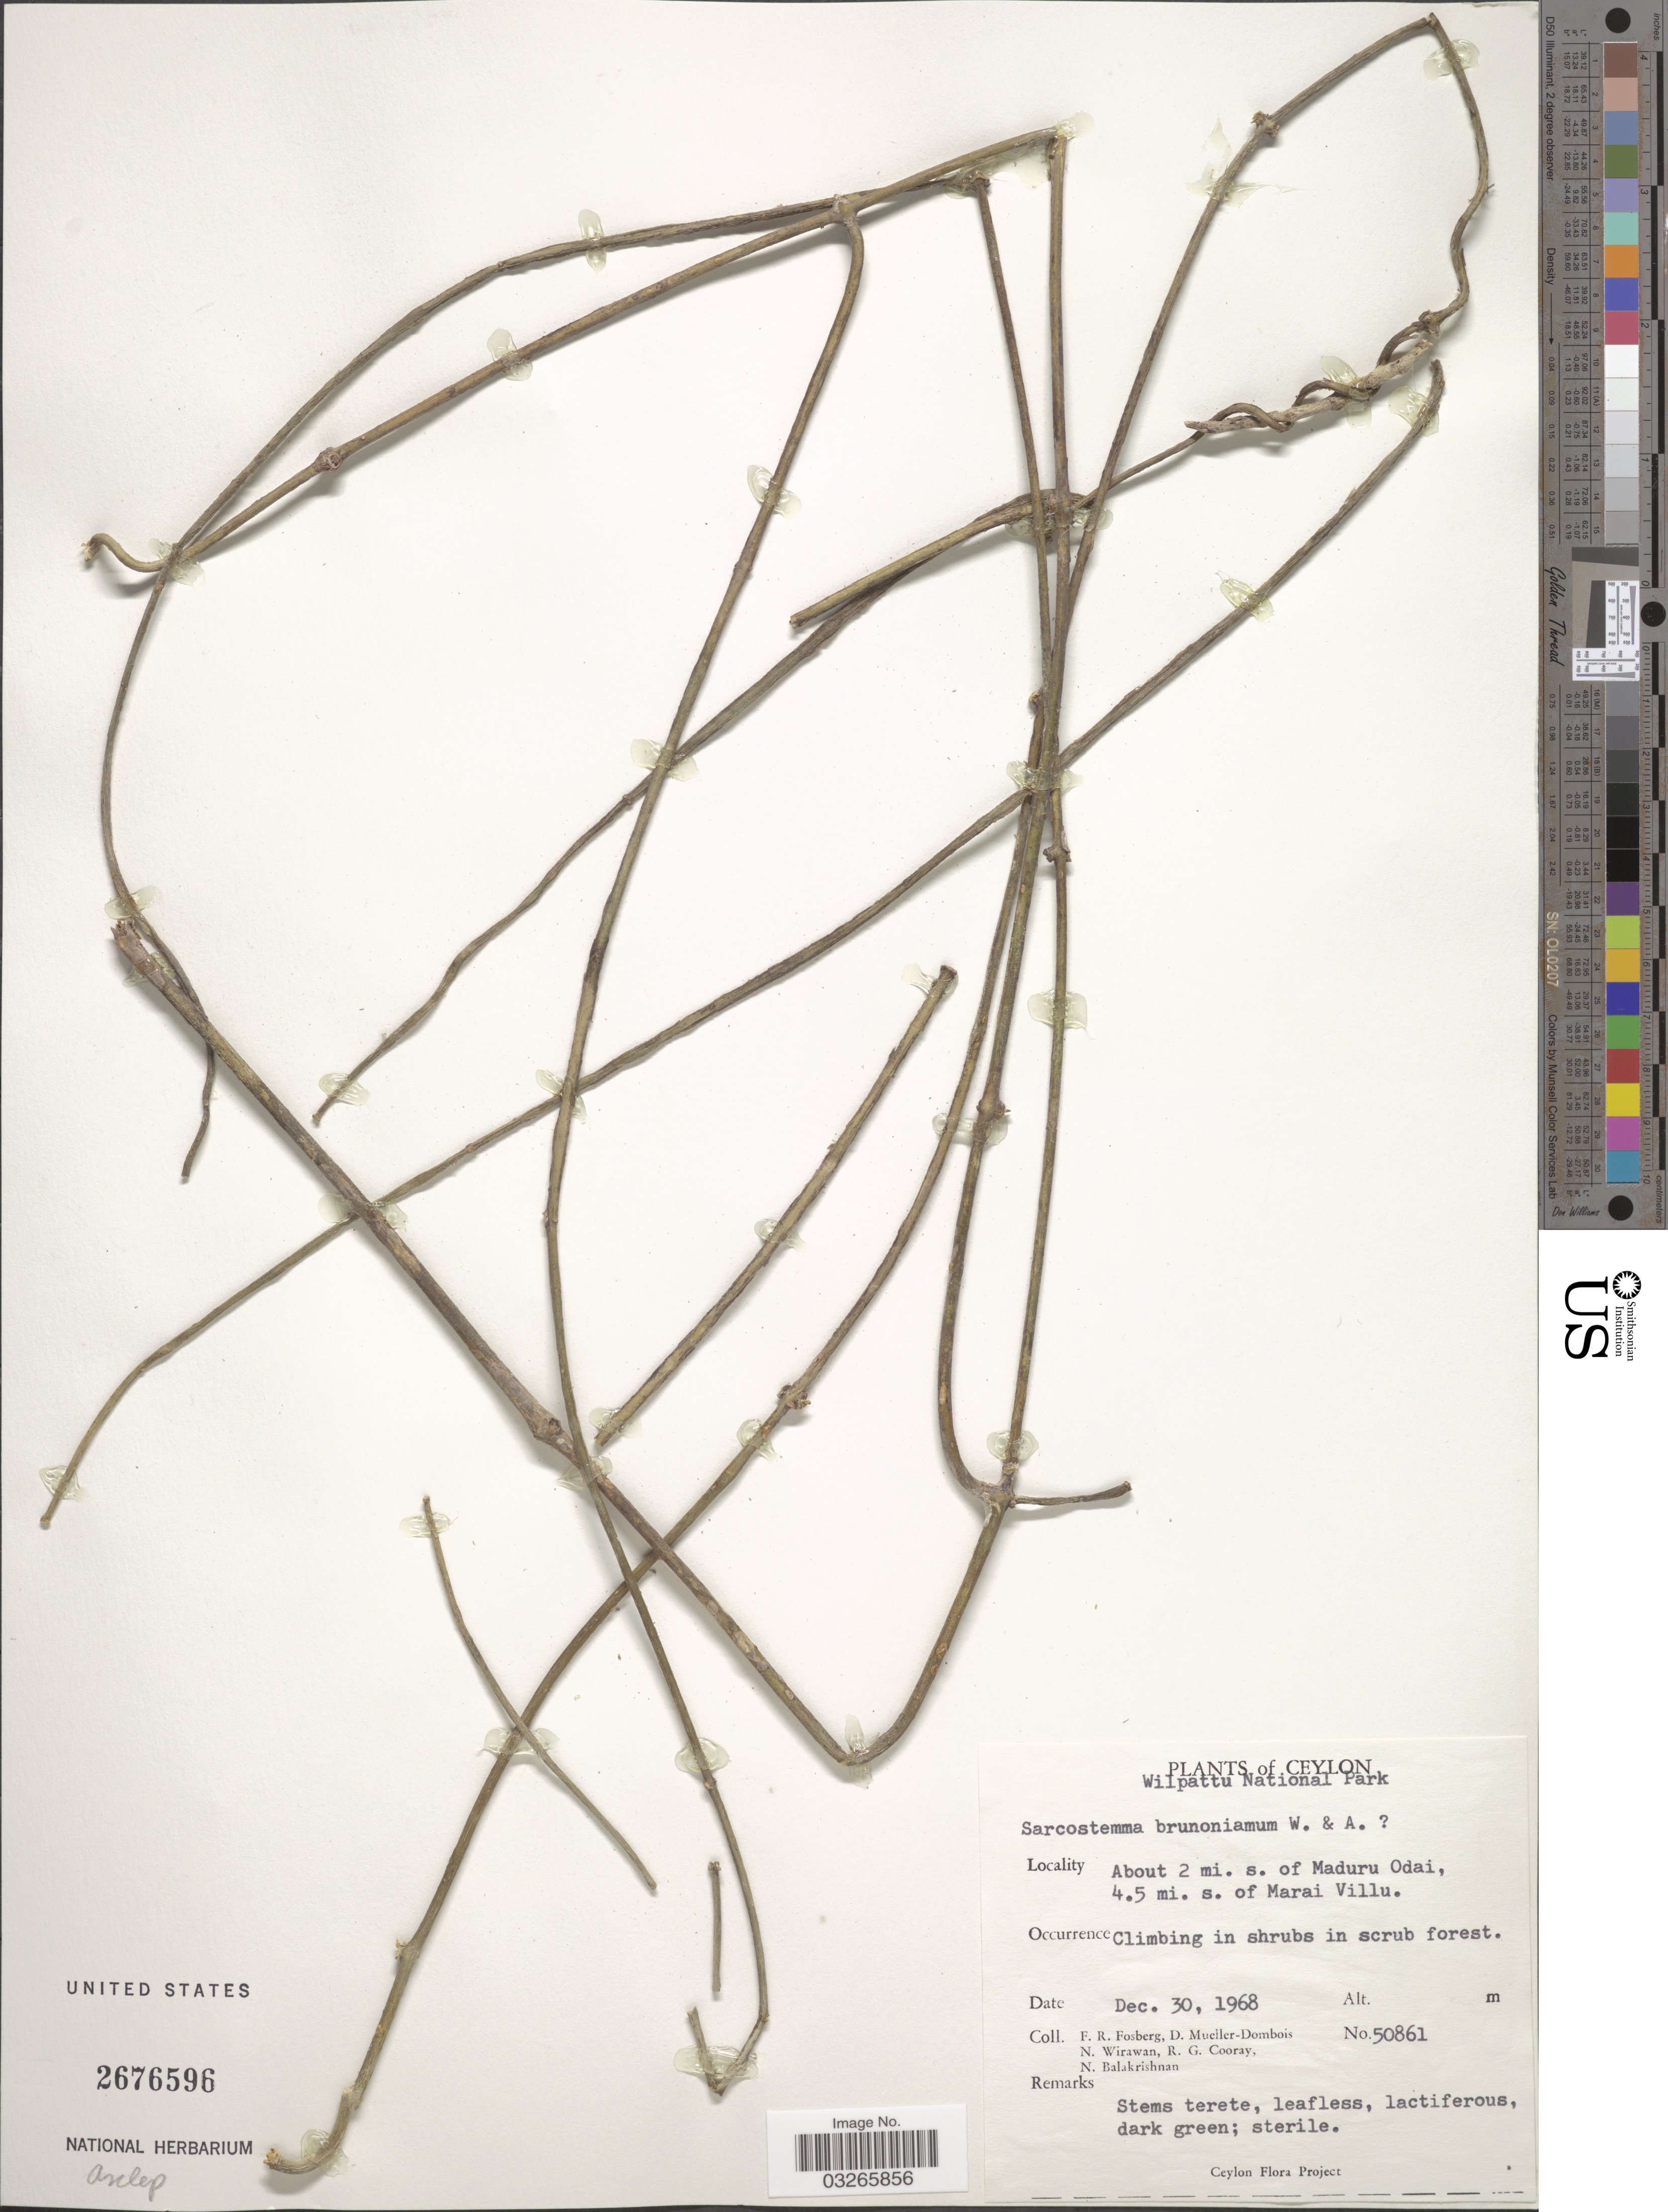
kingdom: Plantae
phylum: Tracheophyta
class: Magnoliopsida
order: Gentianales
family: Apocynaceae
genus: Sarcostemma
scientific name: Sarcostemma brunonianum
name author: Wight & Arn.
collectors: F. R. Fosberg, D. Mueller-Dombois, N. Wirawan, R. Cooray & N. Balakrishnan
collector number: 50861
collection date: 1968-12-30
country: Sri Lanka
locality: Ceylon. Wilpattu National Park. About 2 mi. s. of Maduru Odai, 4.5 mi. s. of Marai Villu.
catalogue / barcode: US 2676596